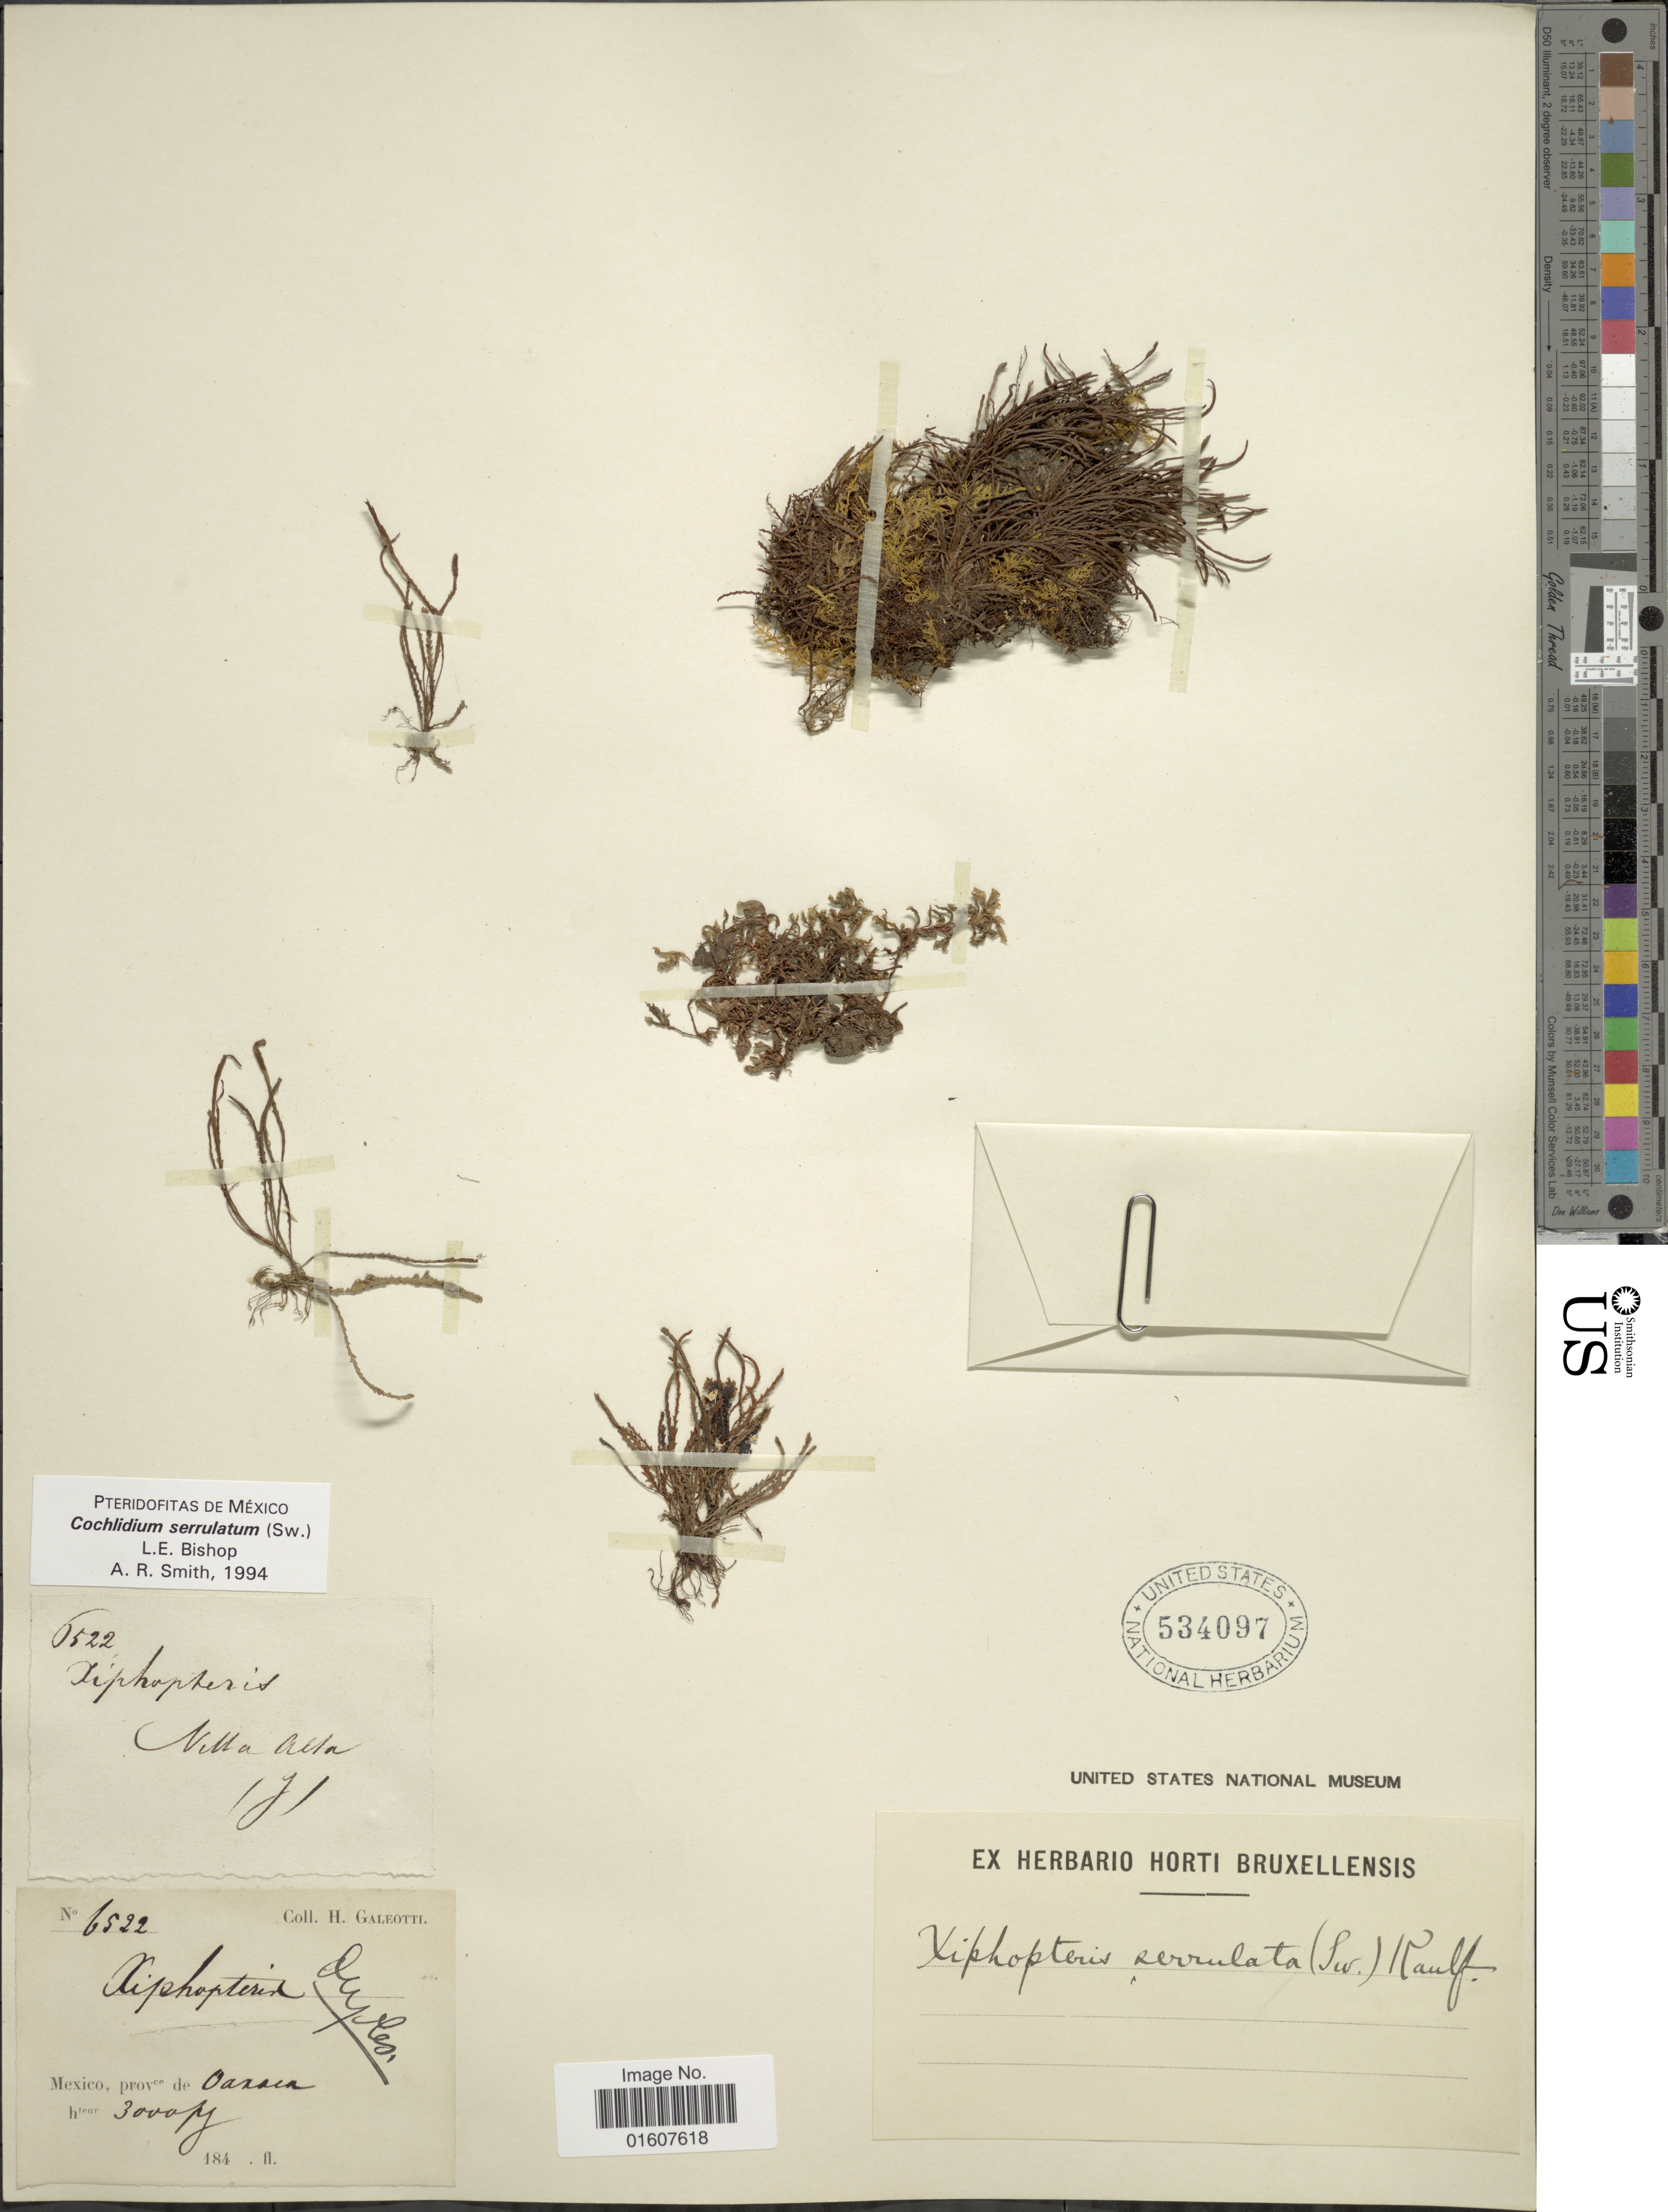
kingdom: Plantae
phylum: Tracheophyta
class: Polypodiopsida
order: Polypodiales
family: Polypodiaceae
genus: Cochlidium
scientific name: Cochlidium serrulatum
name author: (Sw.) L.E. Bishop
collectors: H. G. Galeotti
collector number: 6522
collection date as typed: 184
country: Mexico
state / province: Oaxaca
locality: Villa Alta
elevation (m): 914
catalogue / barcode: US 534097